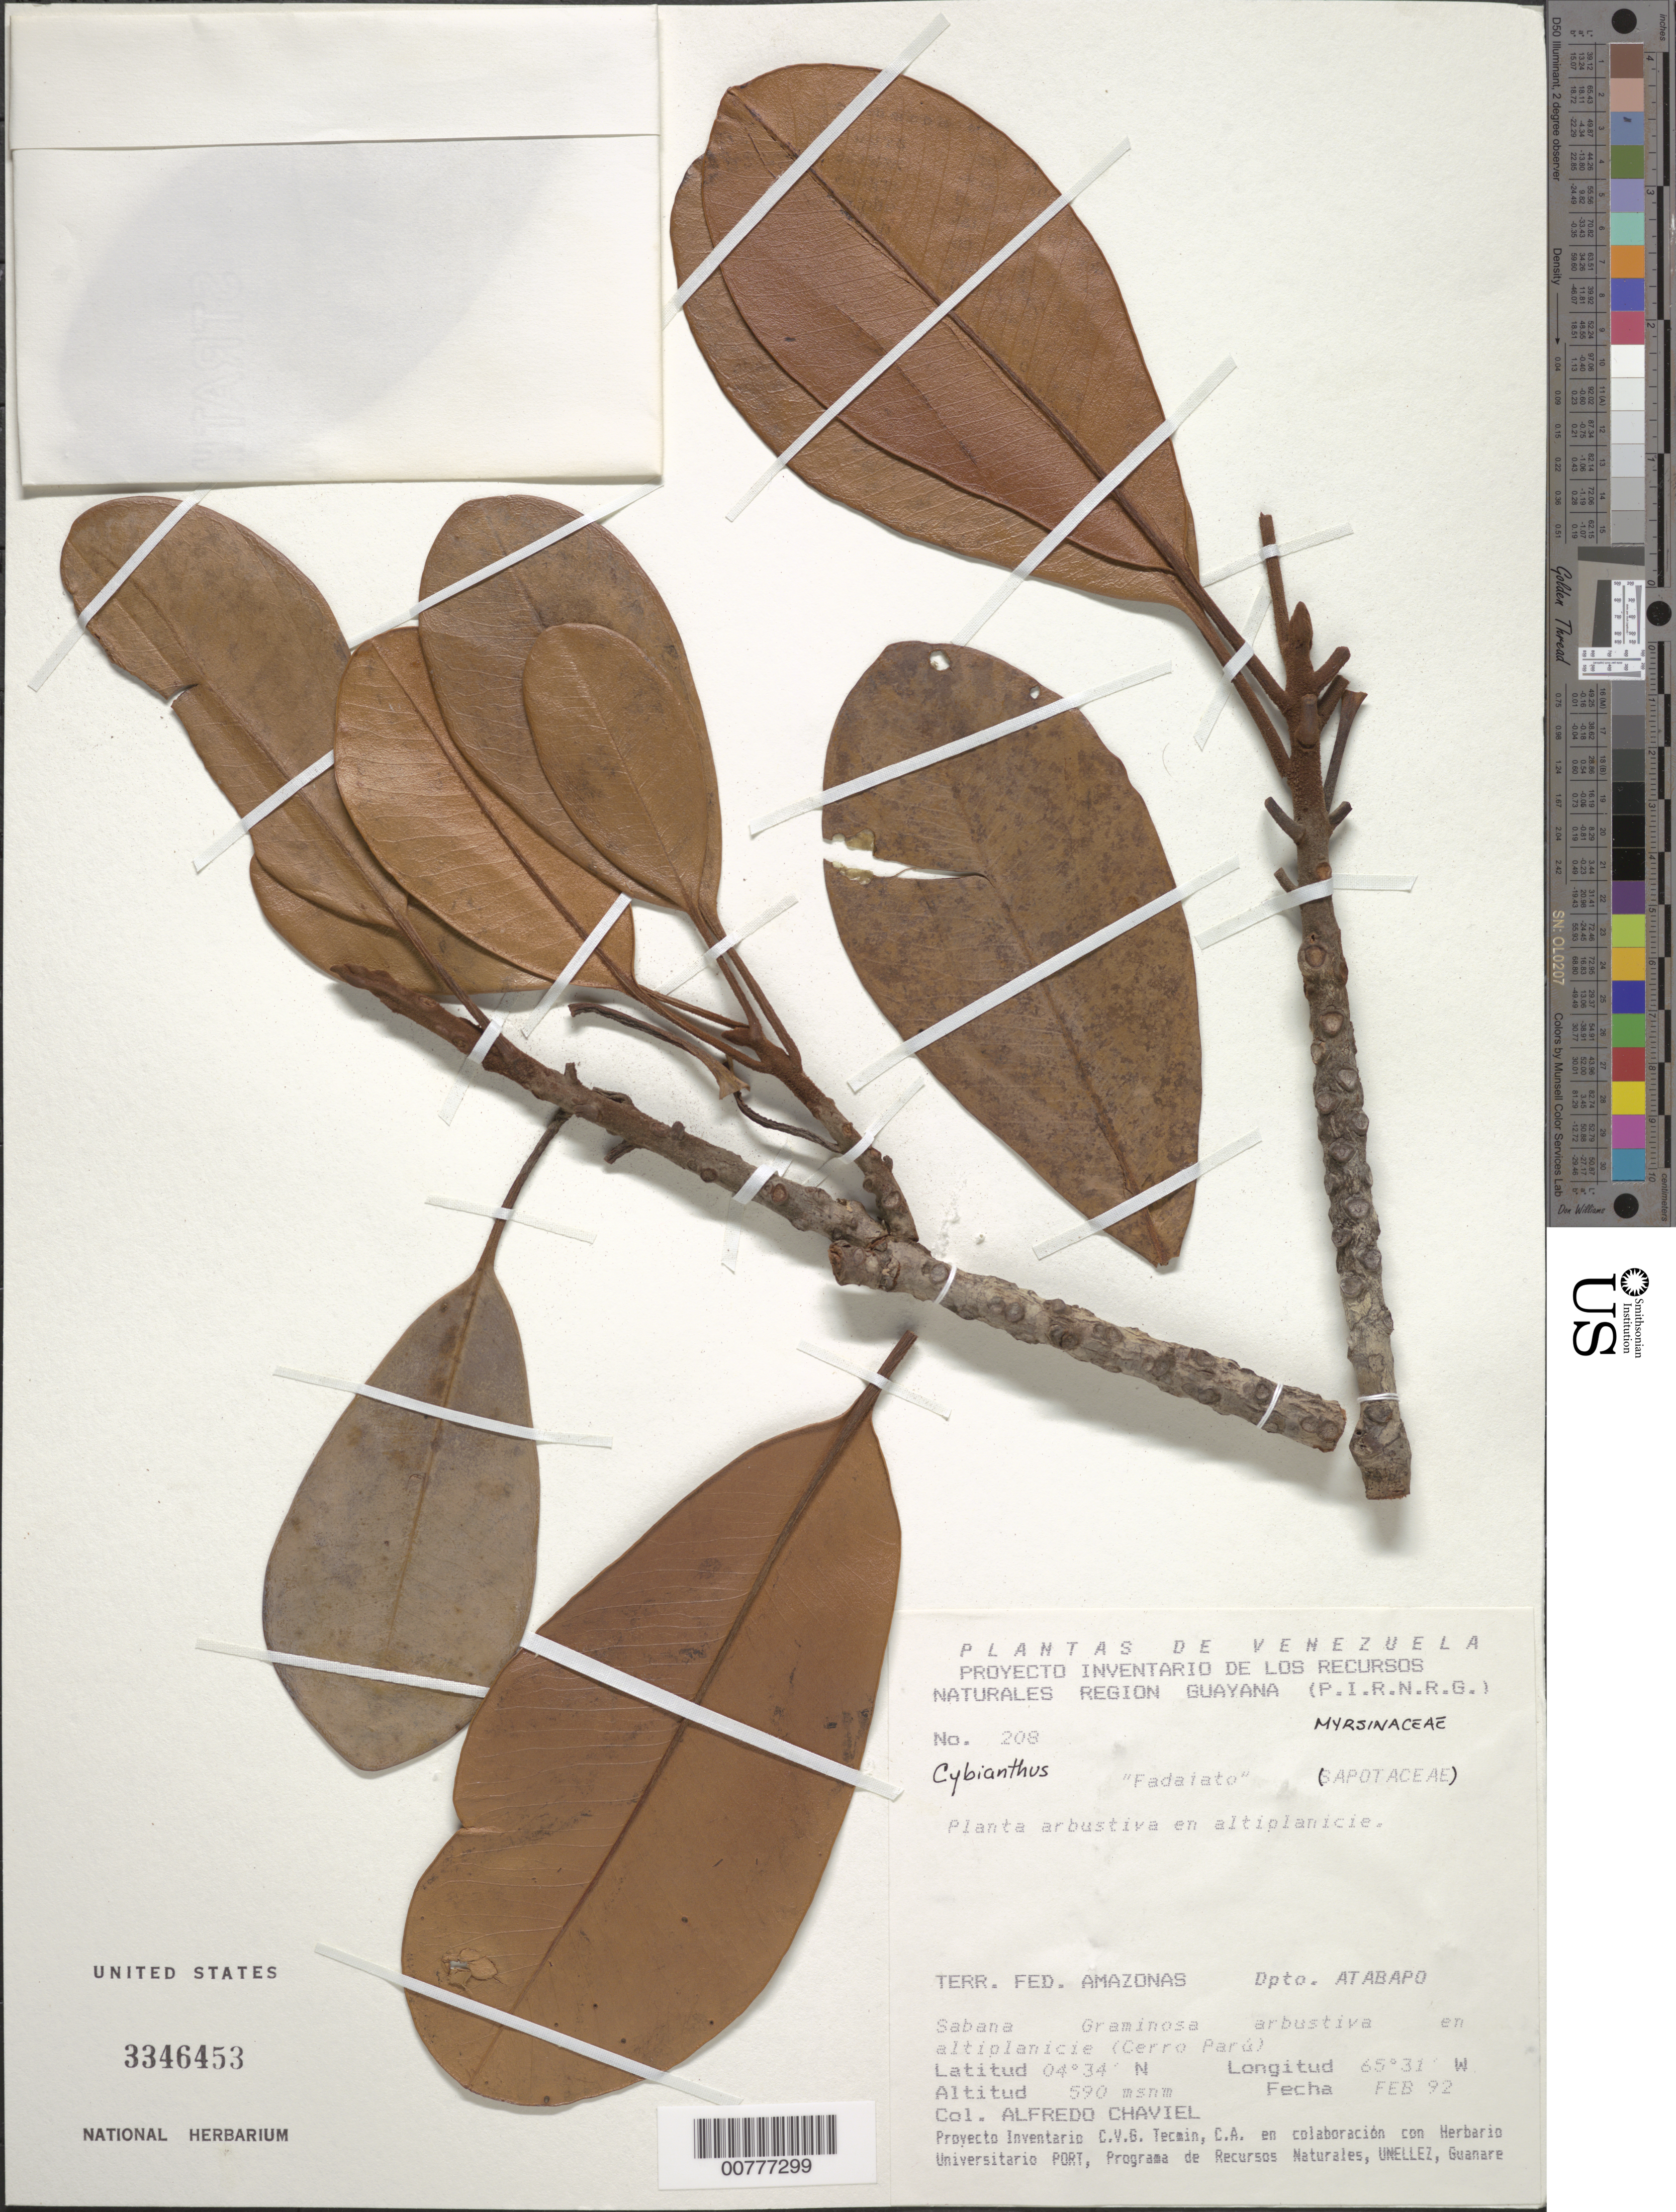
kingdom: Plantae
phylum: Tracheophyta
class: Magnoliopsida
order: Ericales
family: Primulaceae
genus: Cybianthus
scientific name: Cybianthus sp.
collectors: A. Chaviel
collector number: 208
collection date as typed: Feb-92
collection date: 1992-02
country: Venezuela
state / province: Amazonas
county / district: Atabapo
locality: Cerro Parú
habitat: Sabana graminosa arbustiva en altiplanicie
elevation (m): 590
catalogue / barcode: US 3346453